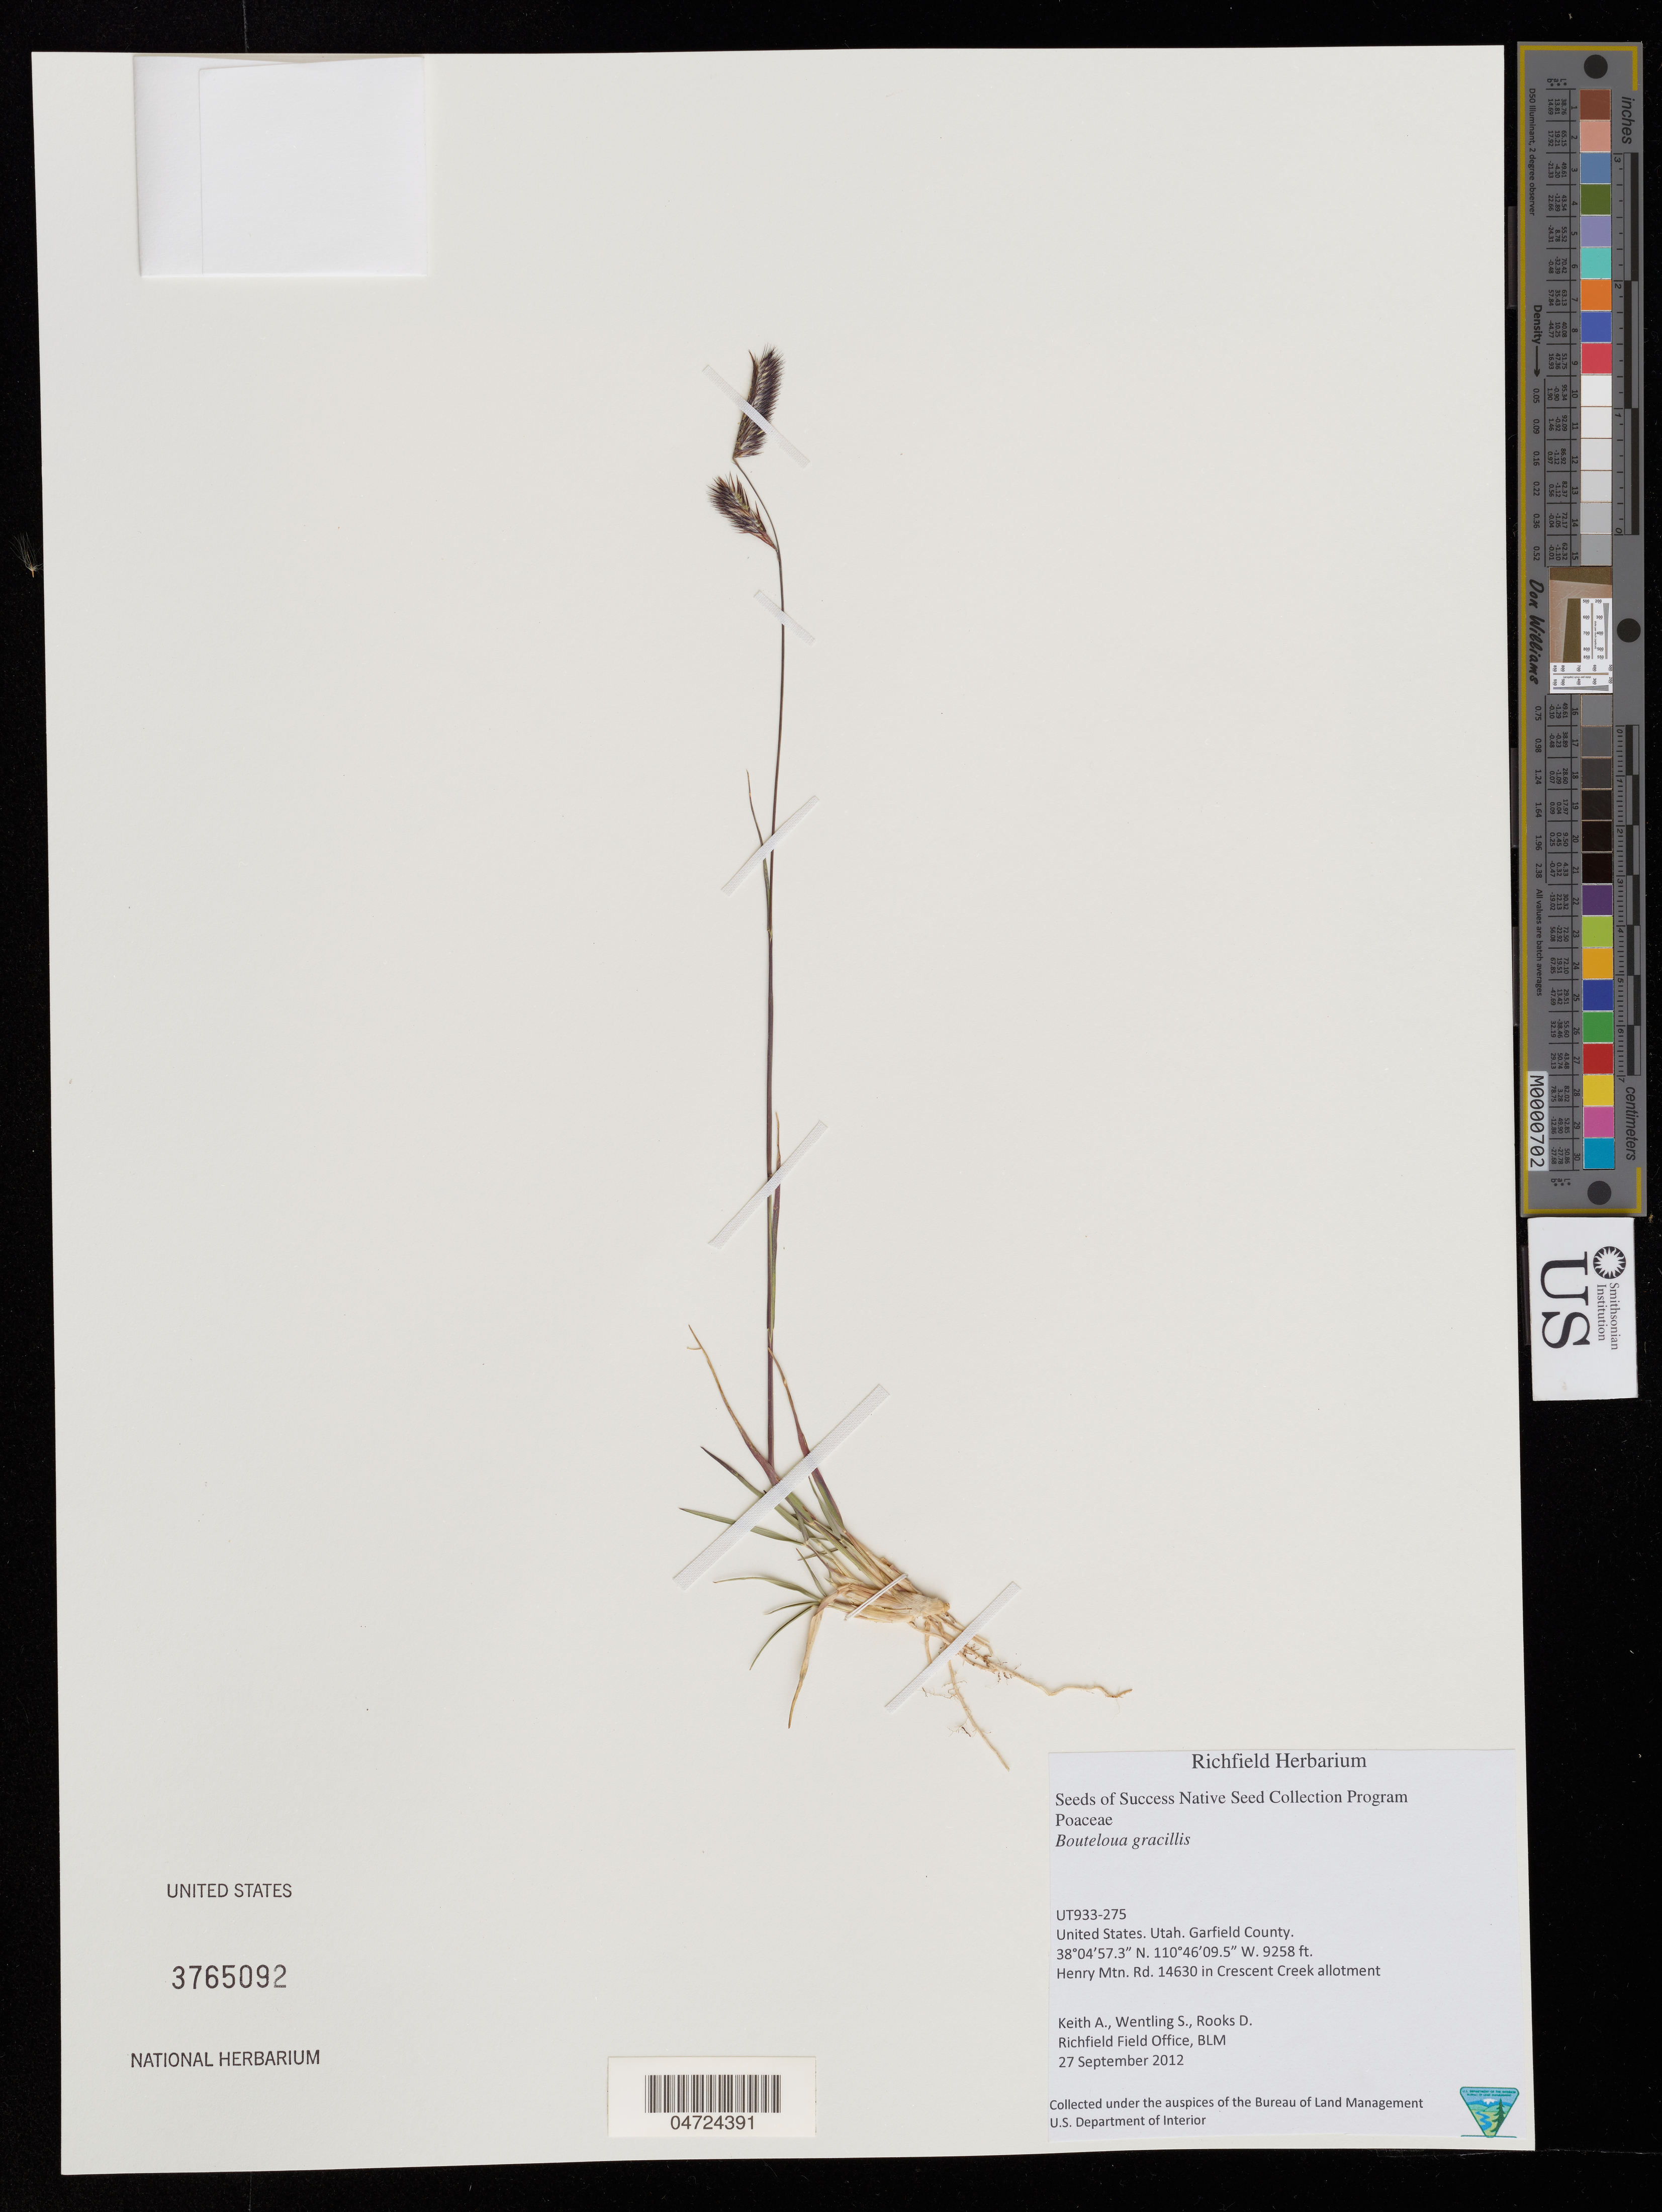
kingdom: Plantae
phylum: Tracheophyta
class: Liliopsida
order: Poales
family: Poaceae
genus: Bouteloua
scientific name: Bouteloua gracilis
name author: (Kunth) Lag. ex Griffiths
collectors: A. Keith, S. Wentling & D. Rooks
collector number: UT933-275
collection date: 2012-09-27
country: United States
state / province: Utah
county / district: Garfield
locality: Garfield County. Henry Mtn. Rd. 14630 in Crescent Creek allotment.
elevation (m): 2822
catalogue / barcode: US 3765092